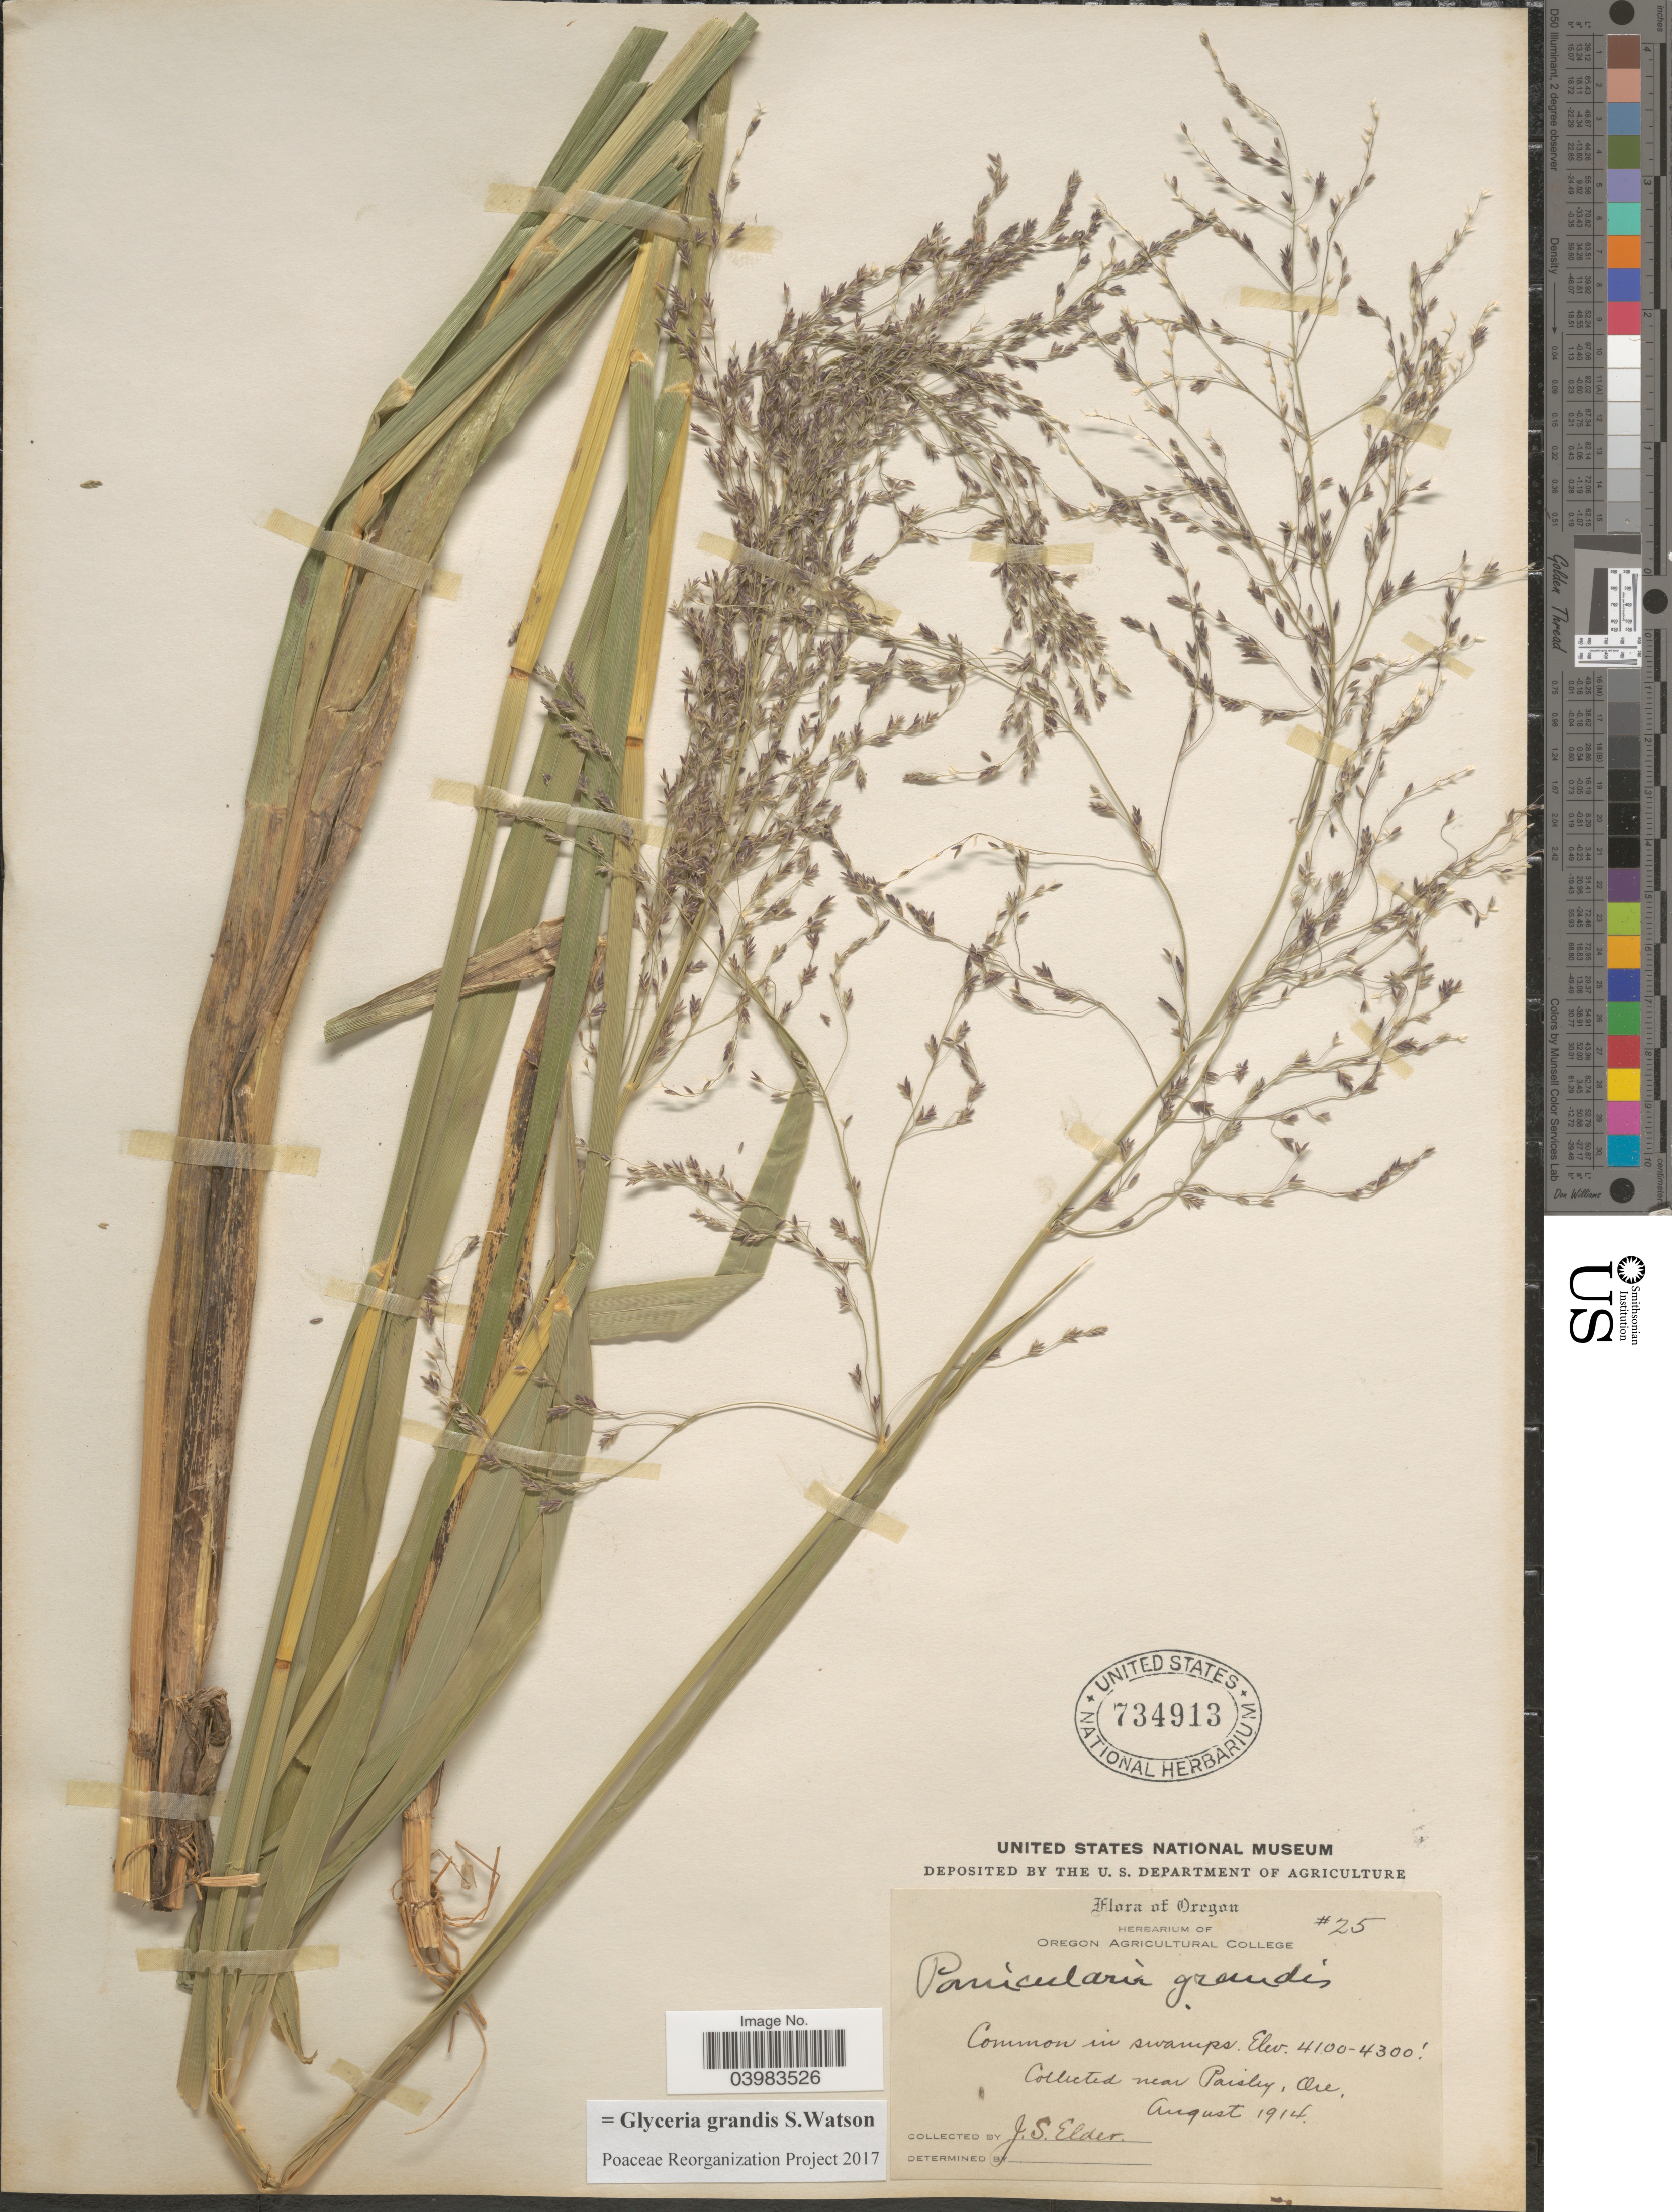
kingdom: Plantae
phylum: Tracheophyta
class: Liliopsida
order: Poales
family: Poaceae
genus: Glyceria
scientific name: Glyceria grandis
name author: S. Watson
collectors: J. Elder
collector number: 25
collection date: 1914-08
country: United States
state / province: Oregon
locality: In swamps. Near Paisley.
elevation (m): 1250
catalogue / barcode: US 734913